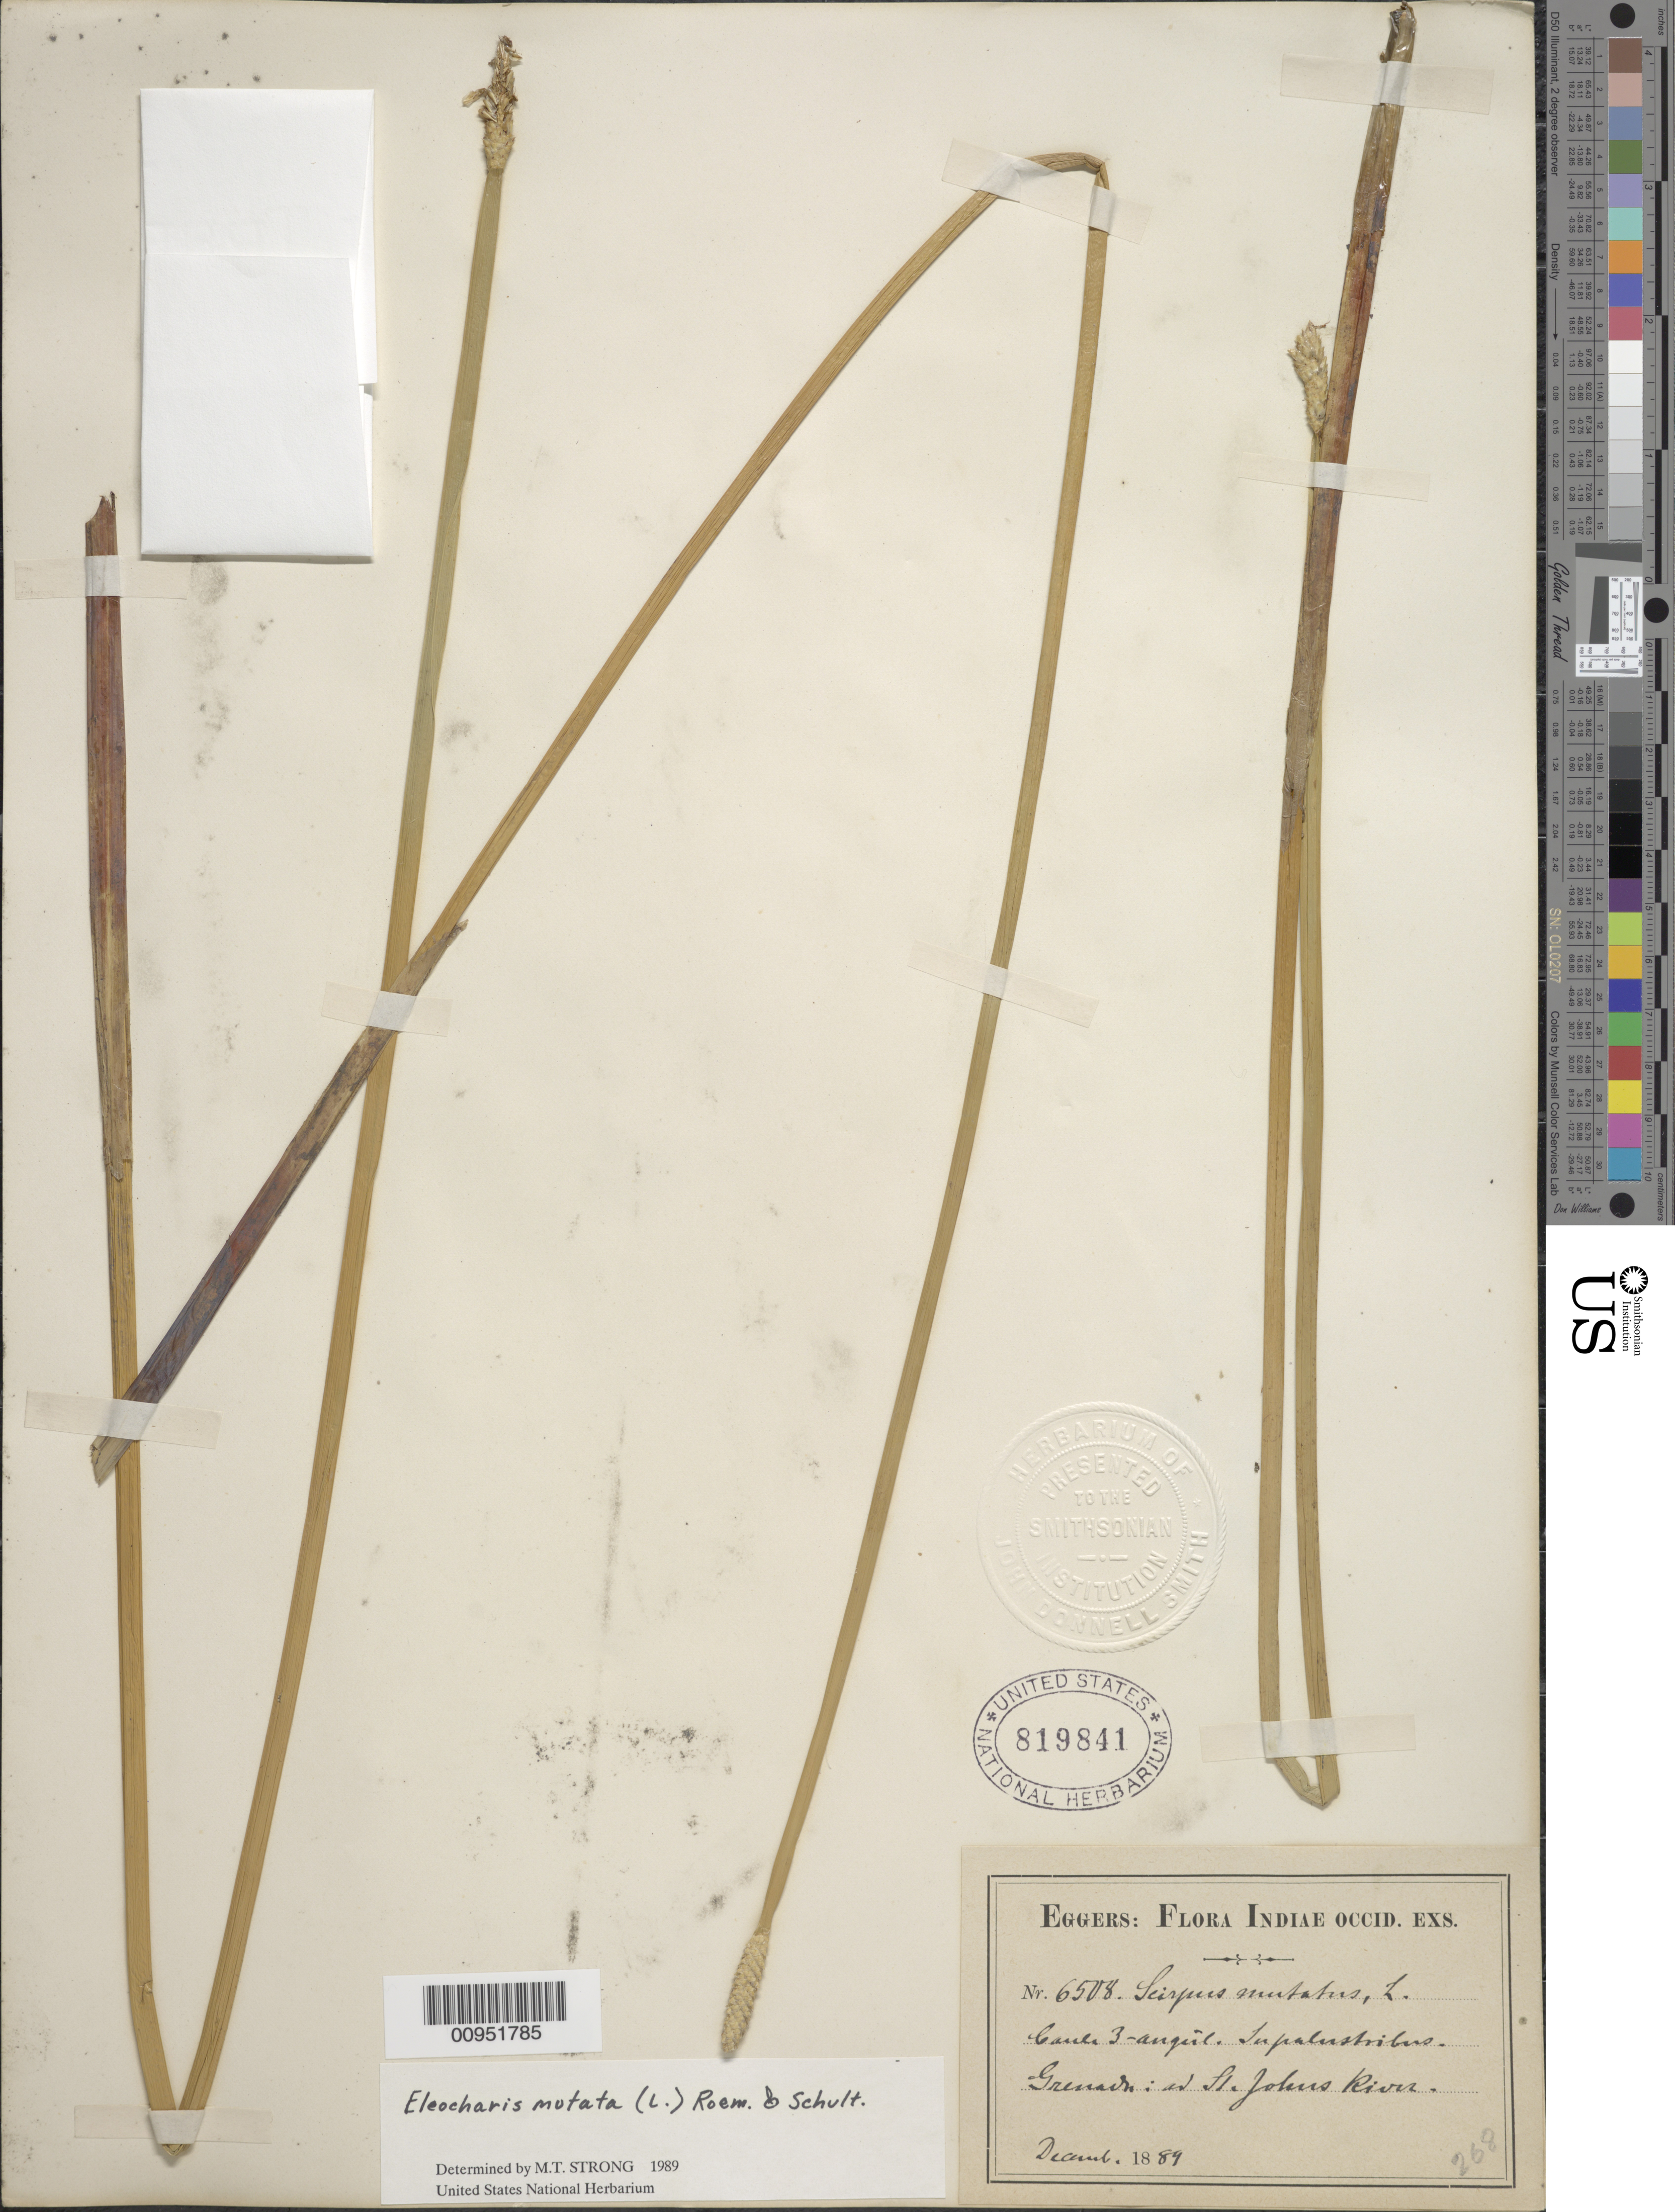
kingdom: Plantae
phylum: Tracheophyta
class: Liliopsida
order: Poales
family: Cyperaceae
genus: Eleocharis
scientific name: Eleocharis mutata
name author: (L.) Roem. & Schult.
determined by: Strong, M. T., (US), Smithsonian Institution - National Museum of Natural History (UNITED STATES)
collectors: H. F. A. von Eggers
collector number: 6508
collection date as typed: Dec 1889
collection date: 1889-12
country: Grenada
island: Grenada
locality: Ad St. Johns River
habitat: In "palustribus"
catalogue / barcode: US 819841